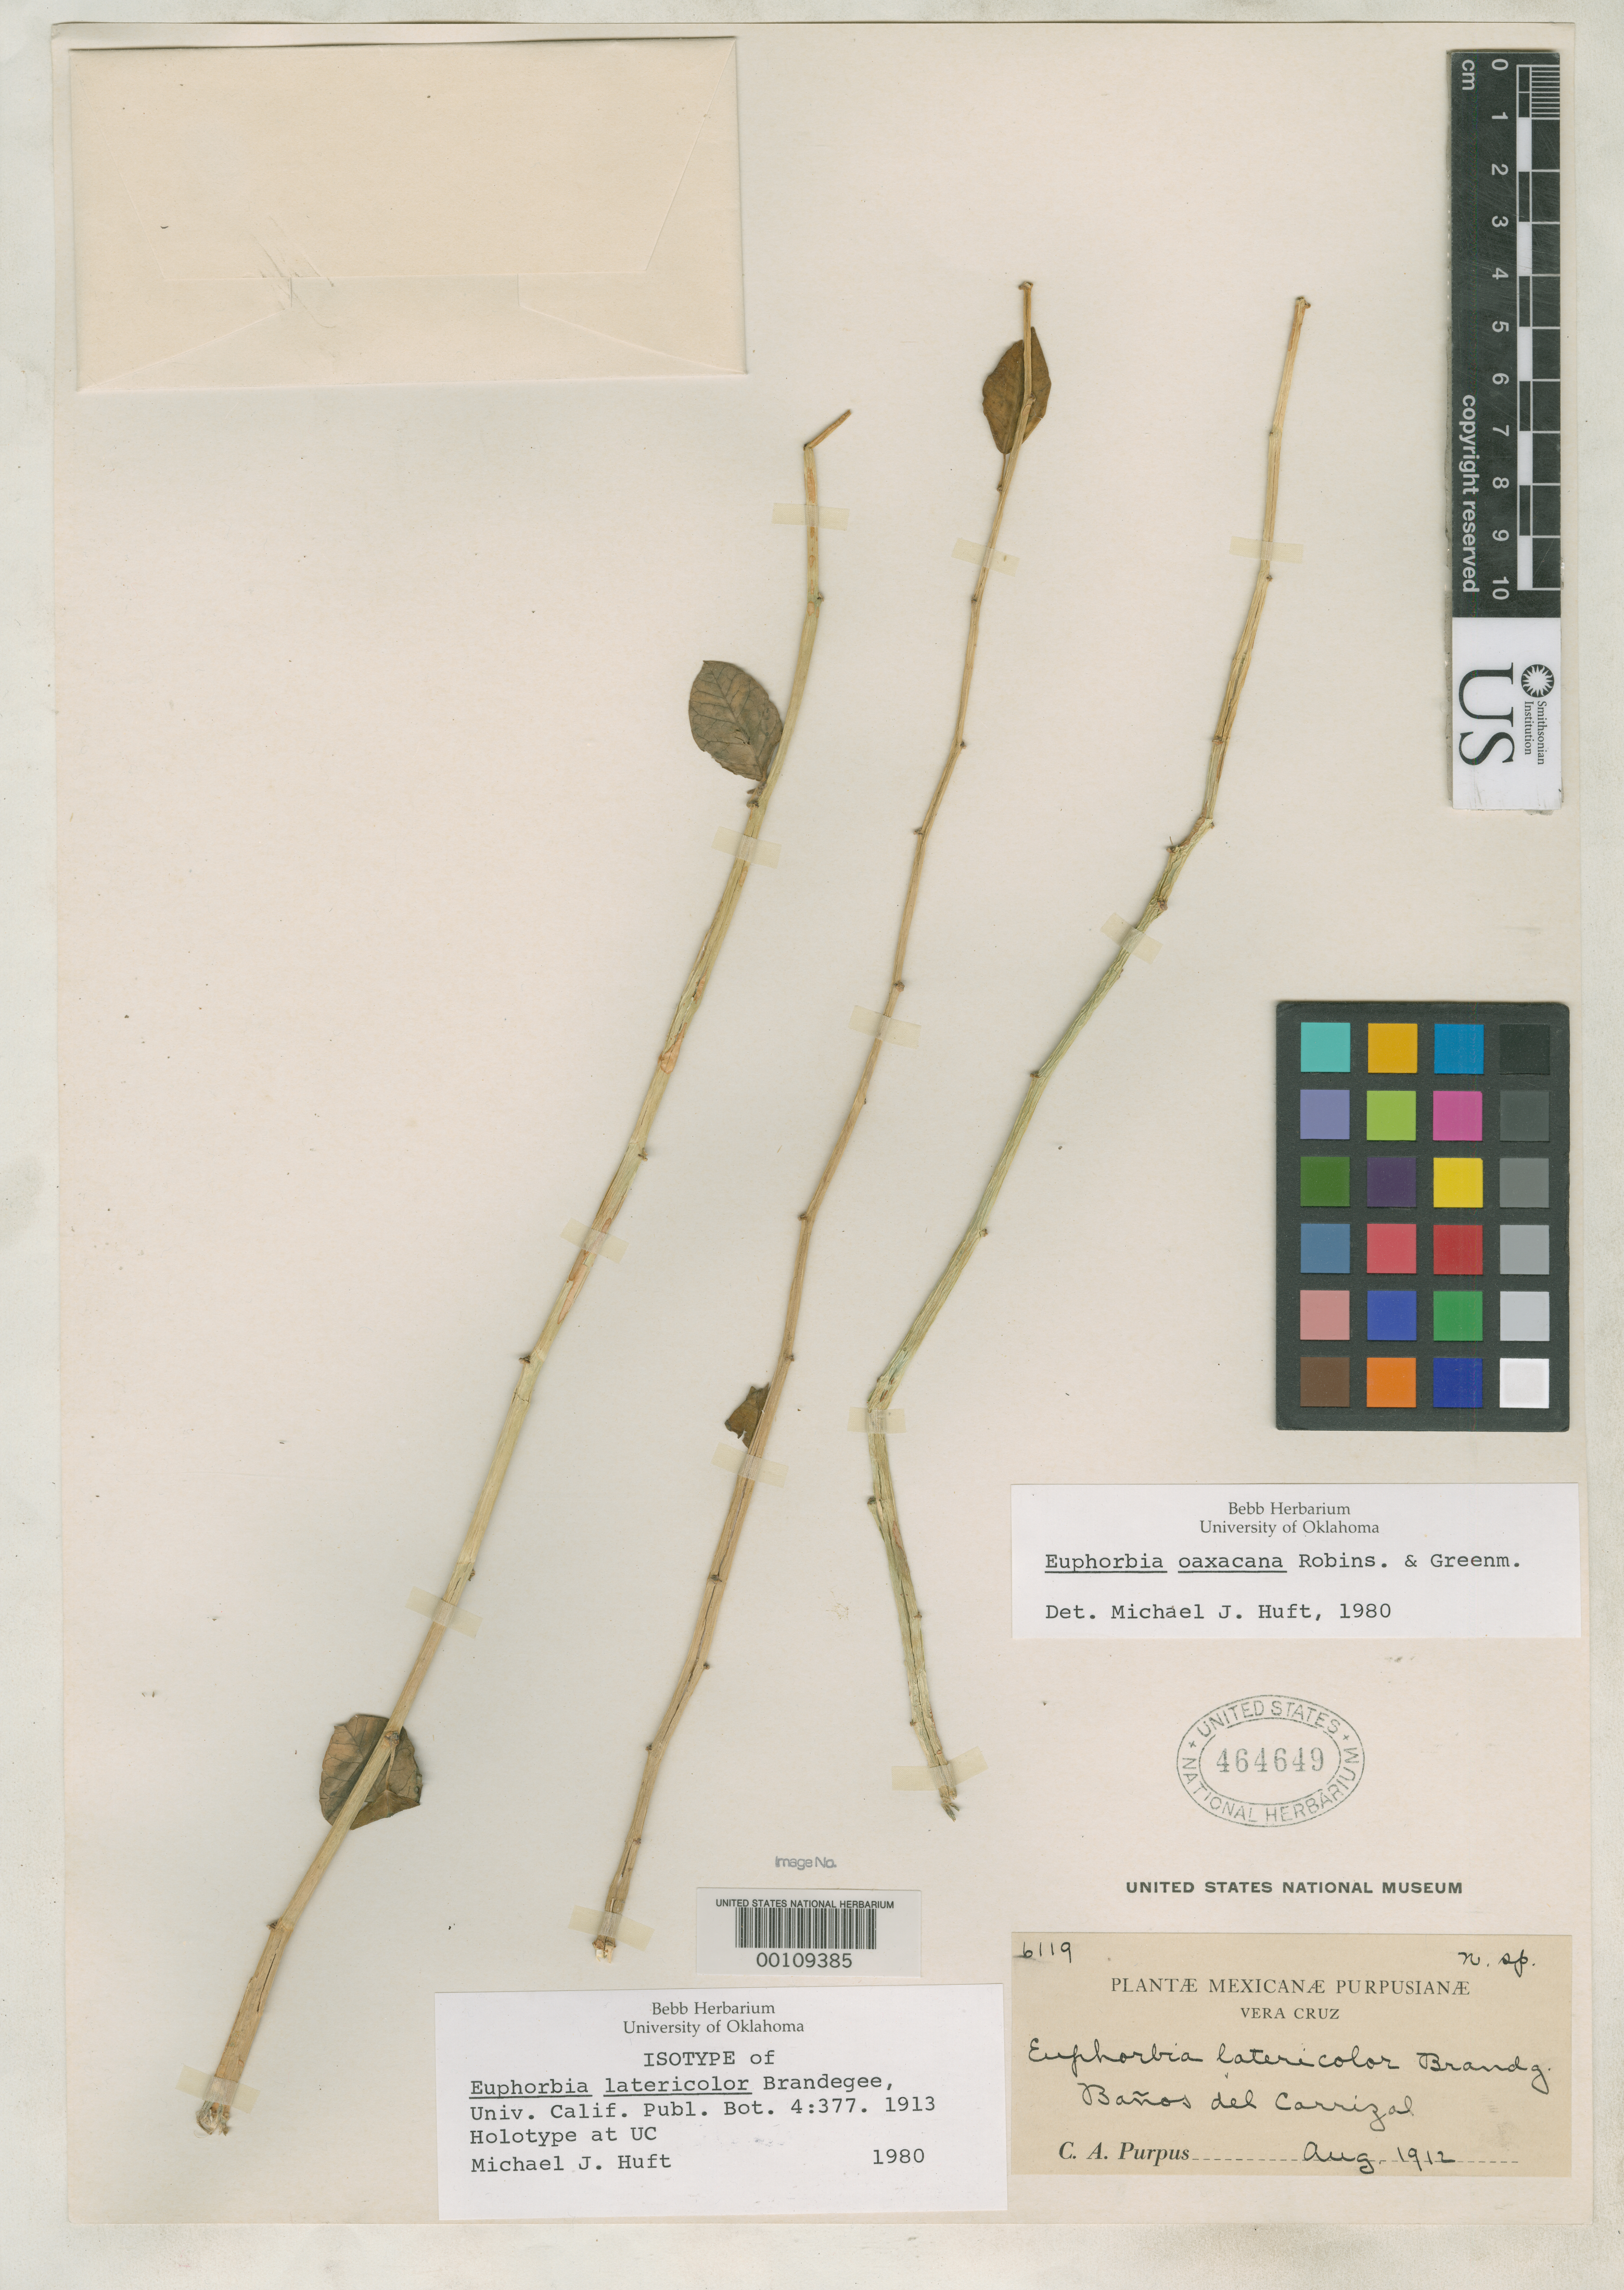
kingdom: Plantae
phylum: Tracheophyta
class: Magnoliopsida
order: Malpighiales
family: Euphorbiaceae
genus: Euphorbia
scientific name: Euphorbia latericolor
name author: Brandegee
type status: Isotype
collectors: C. A. Purpus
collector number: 6119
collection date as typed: Aug 1912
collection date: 1912-08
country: Mexico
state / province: Veracruz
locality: Banos del Carrizal.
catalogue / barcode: US 464649